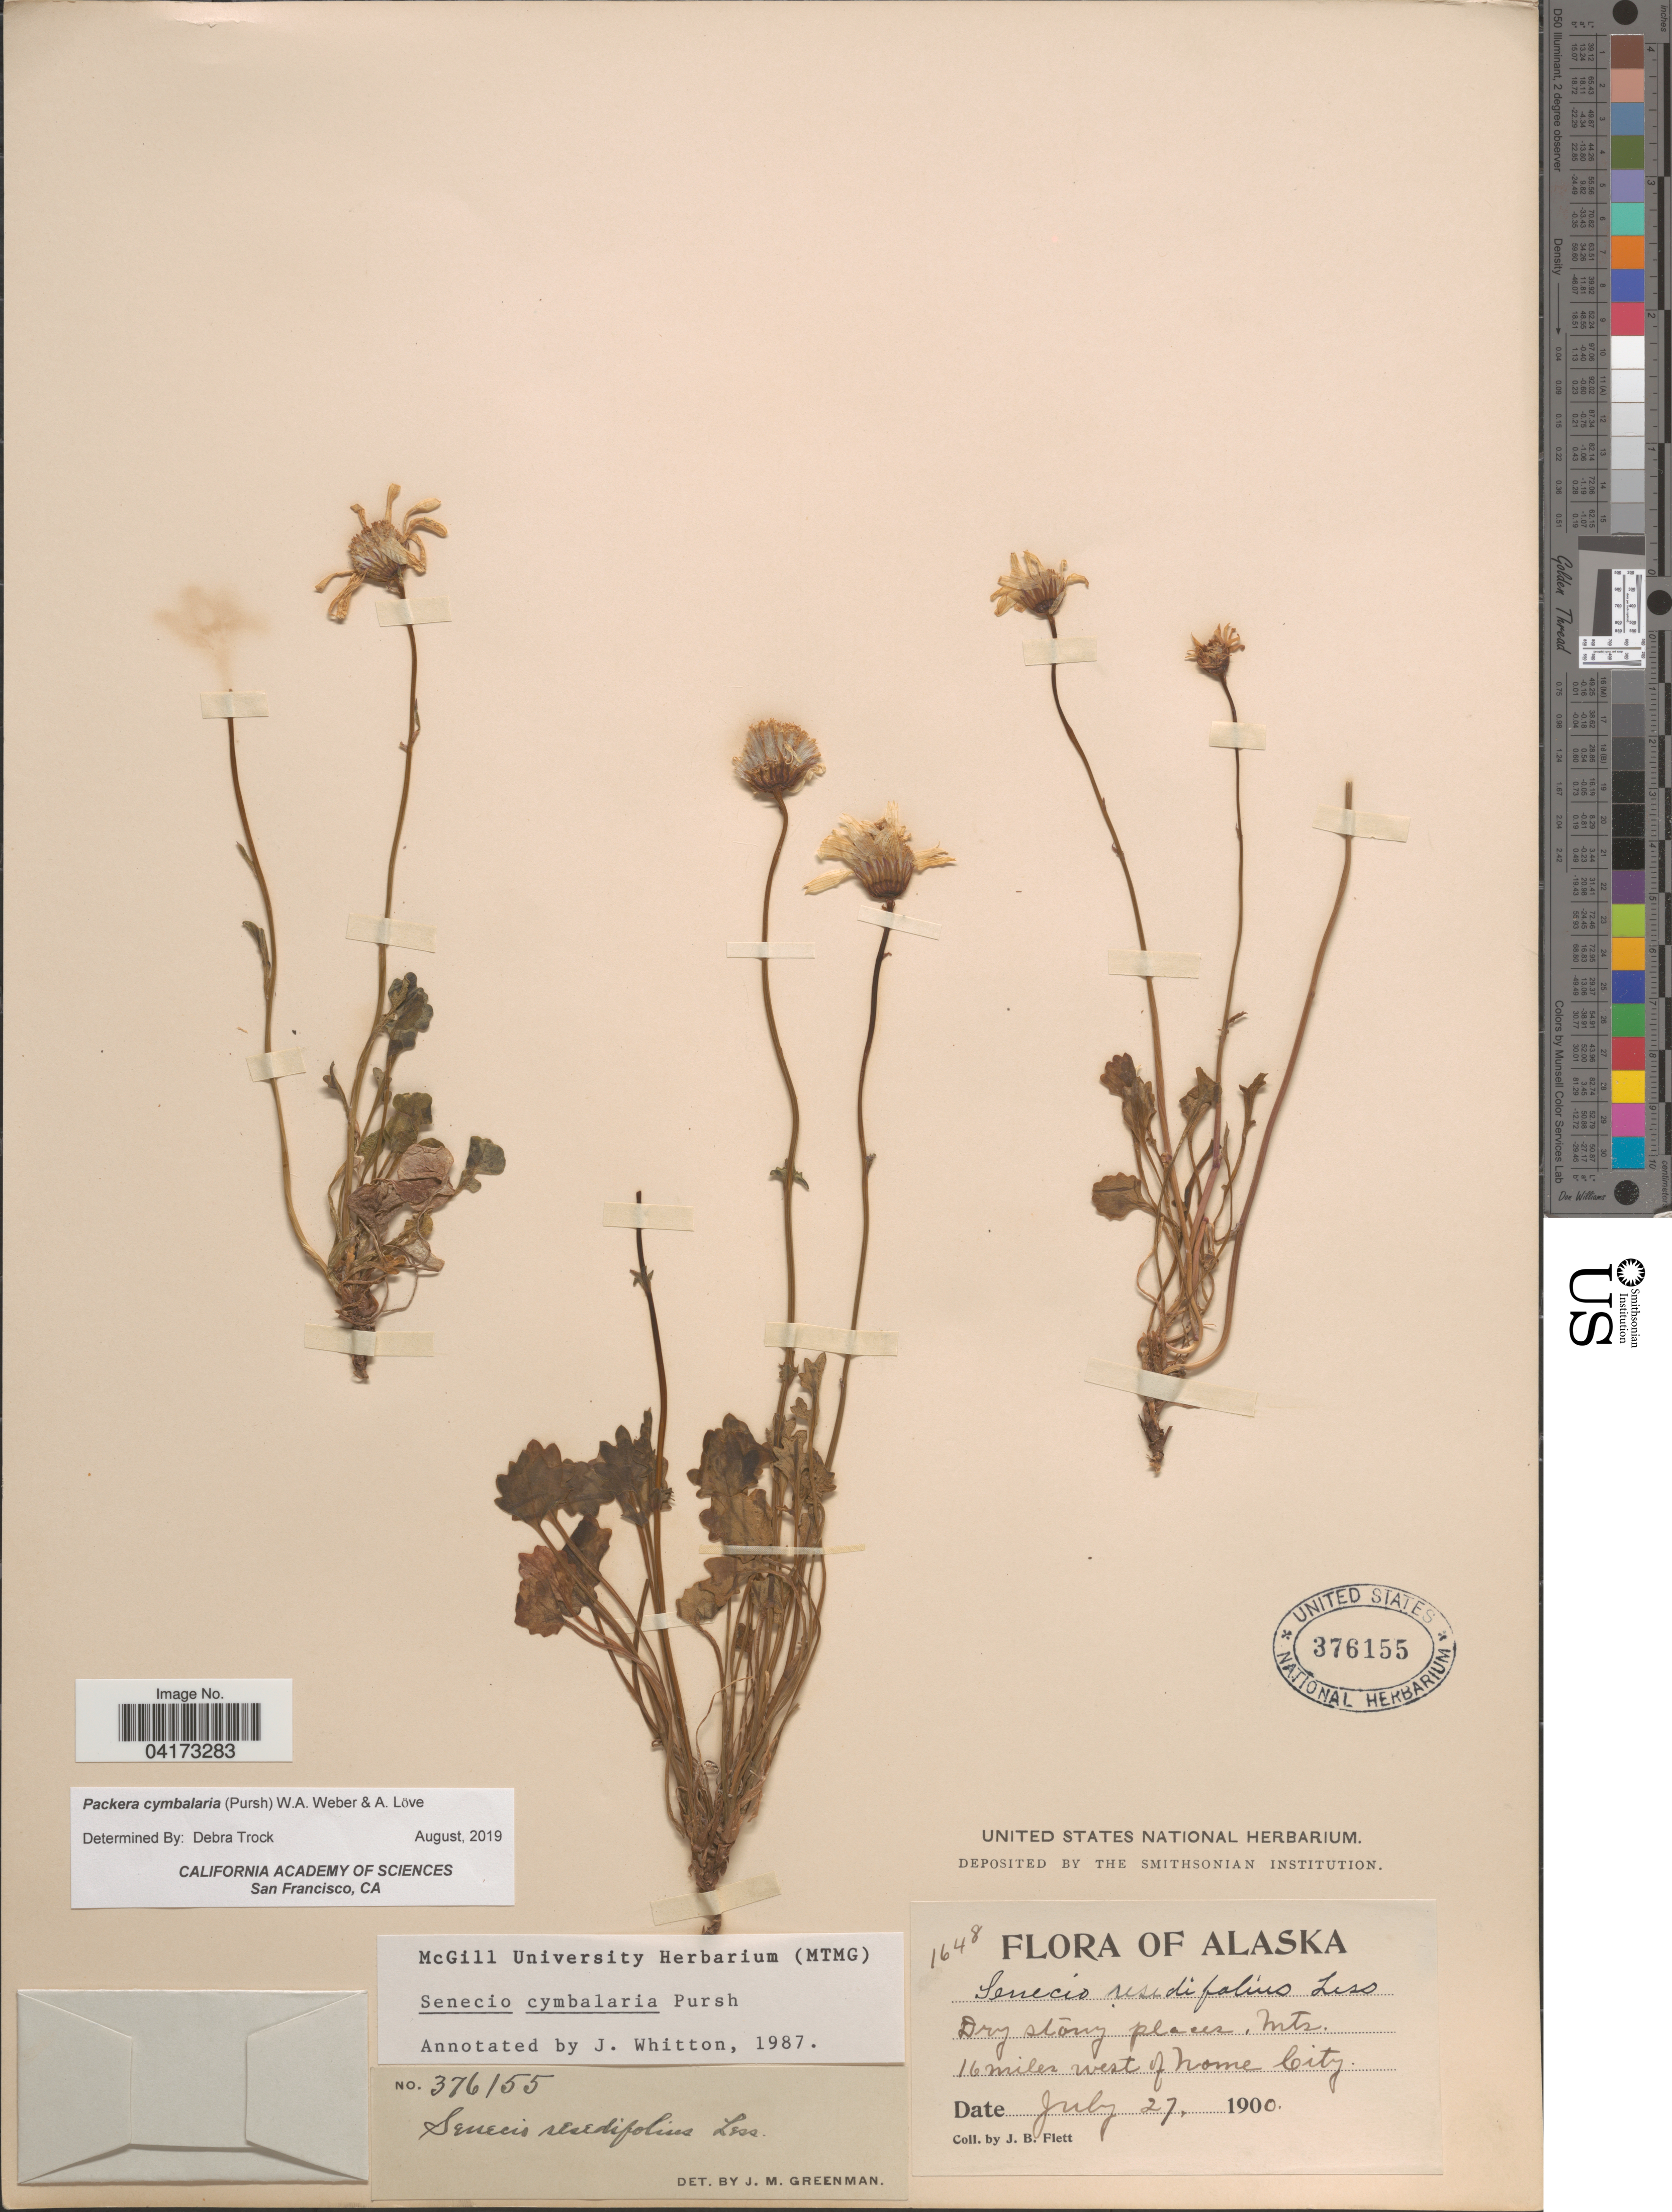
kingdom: Plantae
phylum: Tracheophyta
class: Magnoliopsida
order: Asterales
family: Asteraceae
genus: Packera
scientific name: Packera cymbalaria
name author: (Pursh) W.A. Weber & Á. Löve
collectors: J. Flett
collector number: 1648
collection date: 1900-07-27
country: United States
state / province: Alaska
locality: Mts. 16 miles west of Nome City.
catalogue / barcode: US 376155